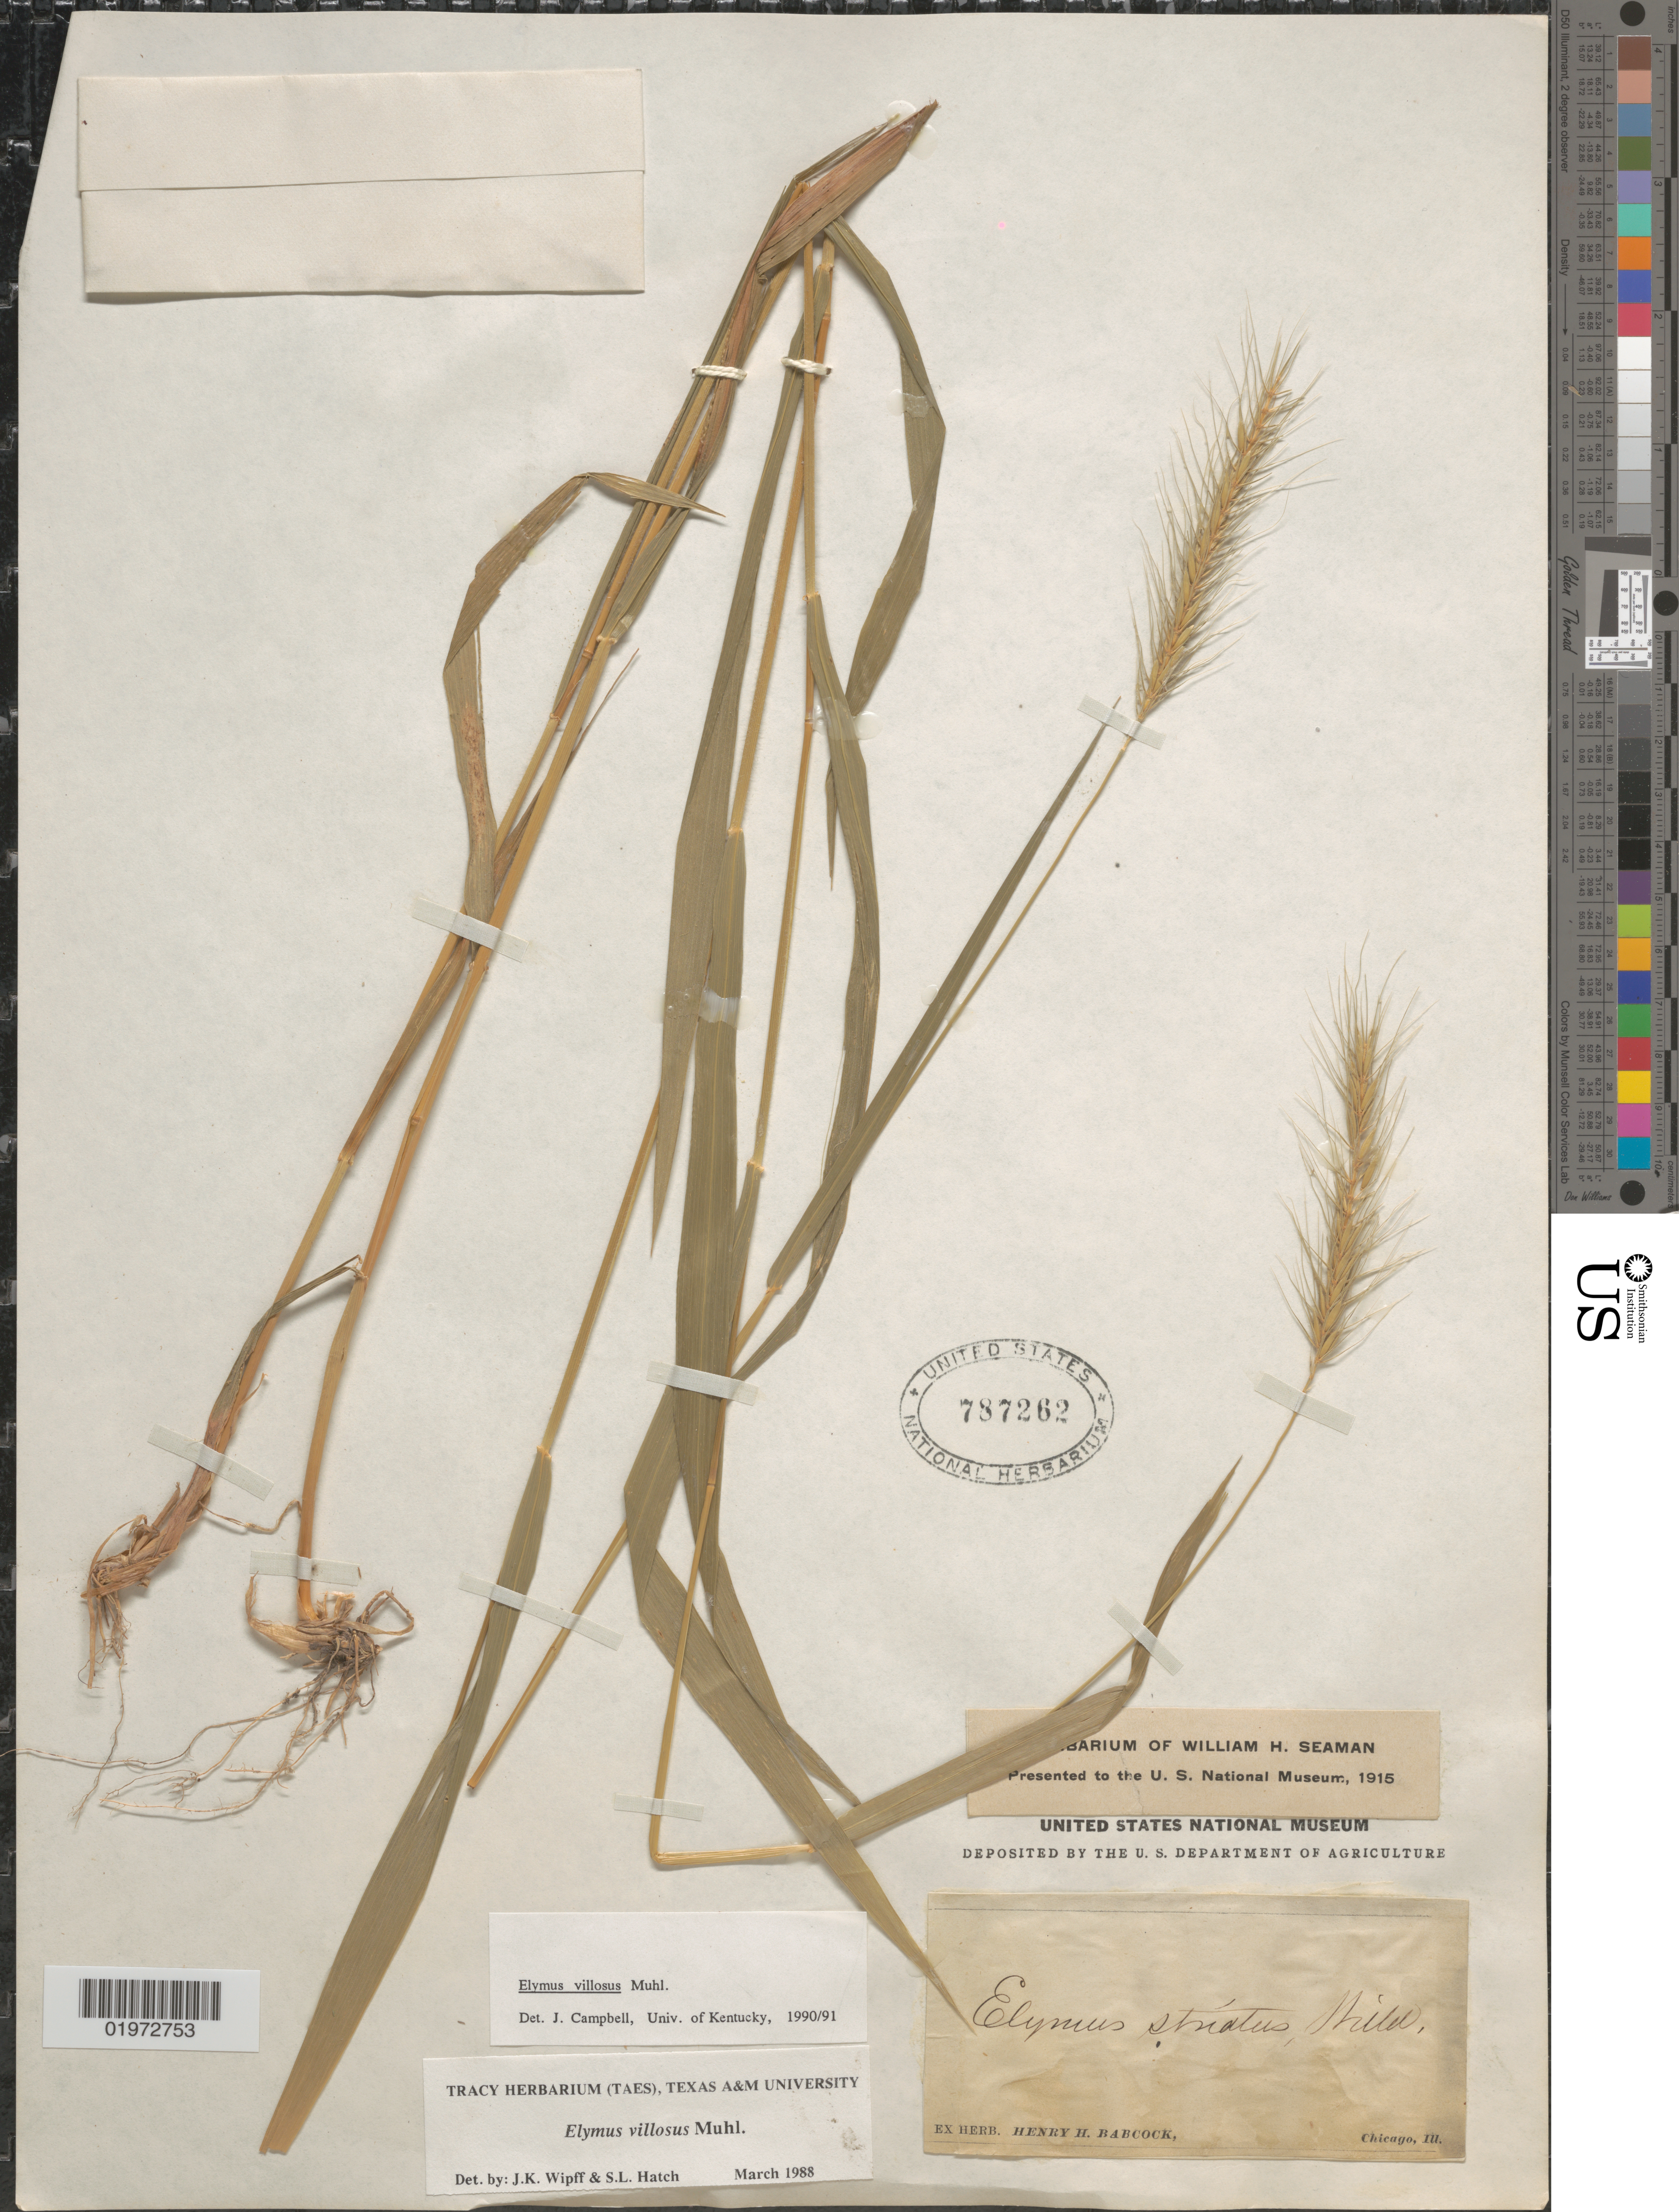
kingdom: Plantae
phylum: Tracheophyta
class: Liliopsida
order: Poales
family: Poaceae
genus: Elymus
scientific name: Elymus villosus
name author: Muhl. ex Willd.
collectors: ex herb. Henry Homes Babcock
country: United States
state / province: Illinois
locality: Chicago.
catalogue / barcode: US 787262